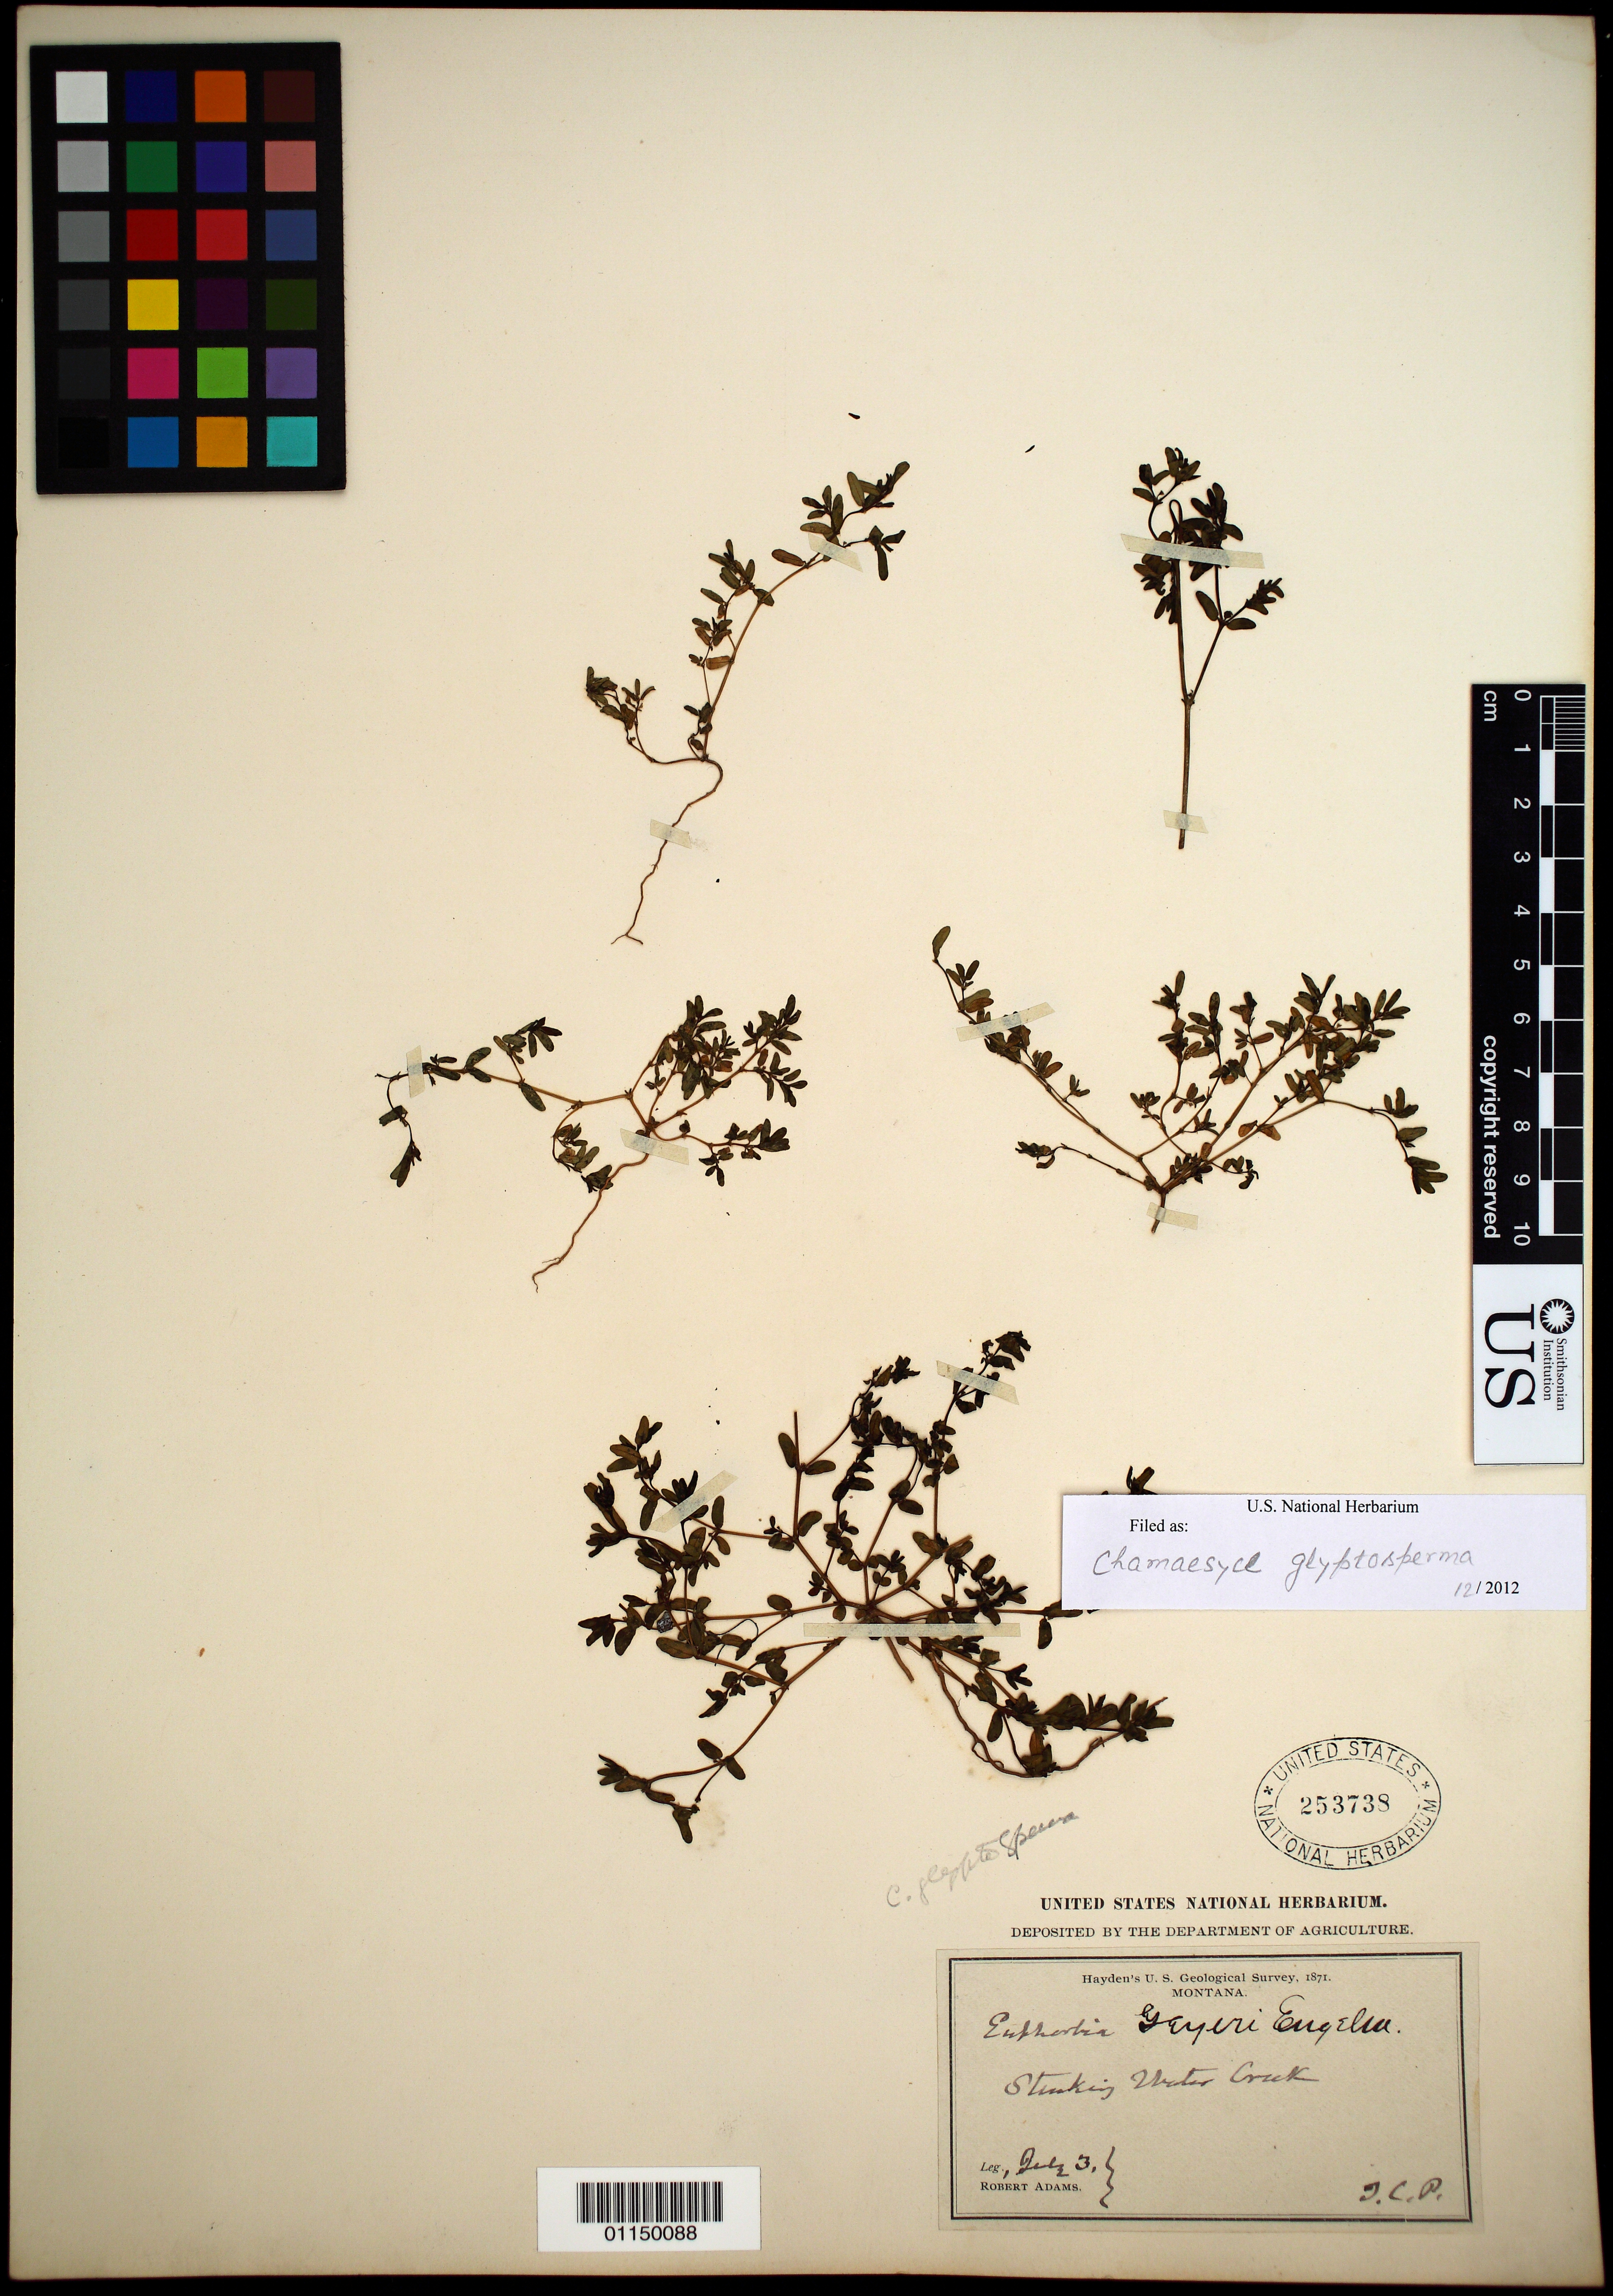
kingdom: Plantae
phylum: Tracheophyta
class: Magnoliopsida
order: Malpighiales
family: Euphorbiaceae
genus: Chamaesyce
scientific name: Chamaesyce glyptosperma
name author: (Engelm.) Small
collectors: R. Adams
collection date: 1871-07-03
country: United States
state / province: Montana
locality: Stinking Water Creek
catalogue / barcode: US 253738